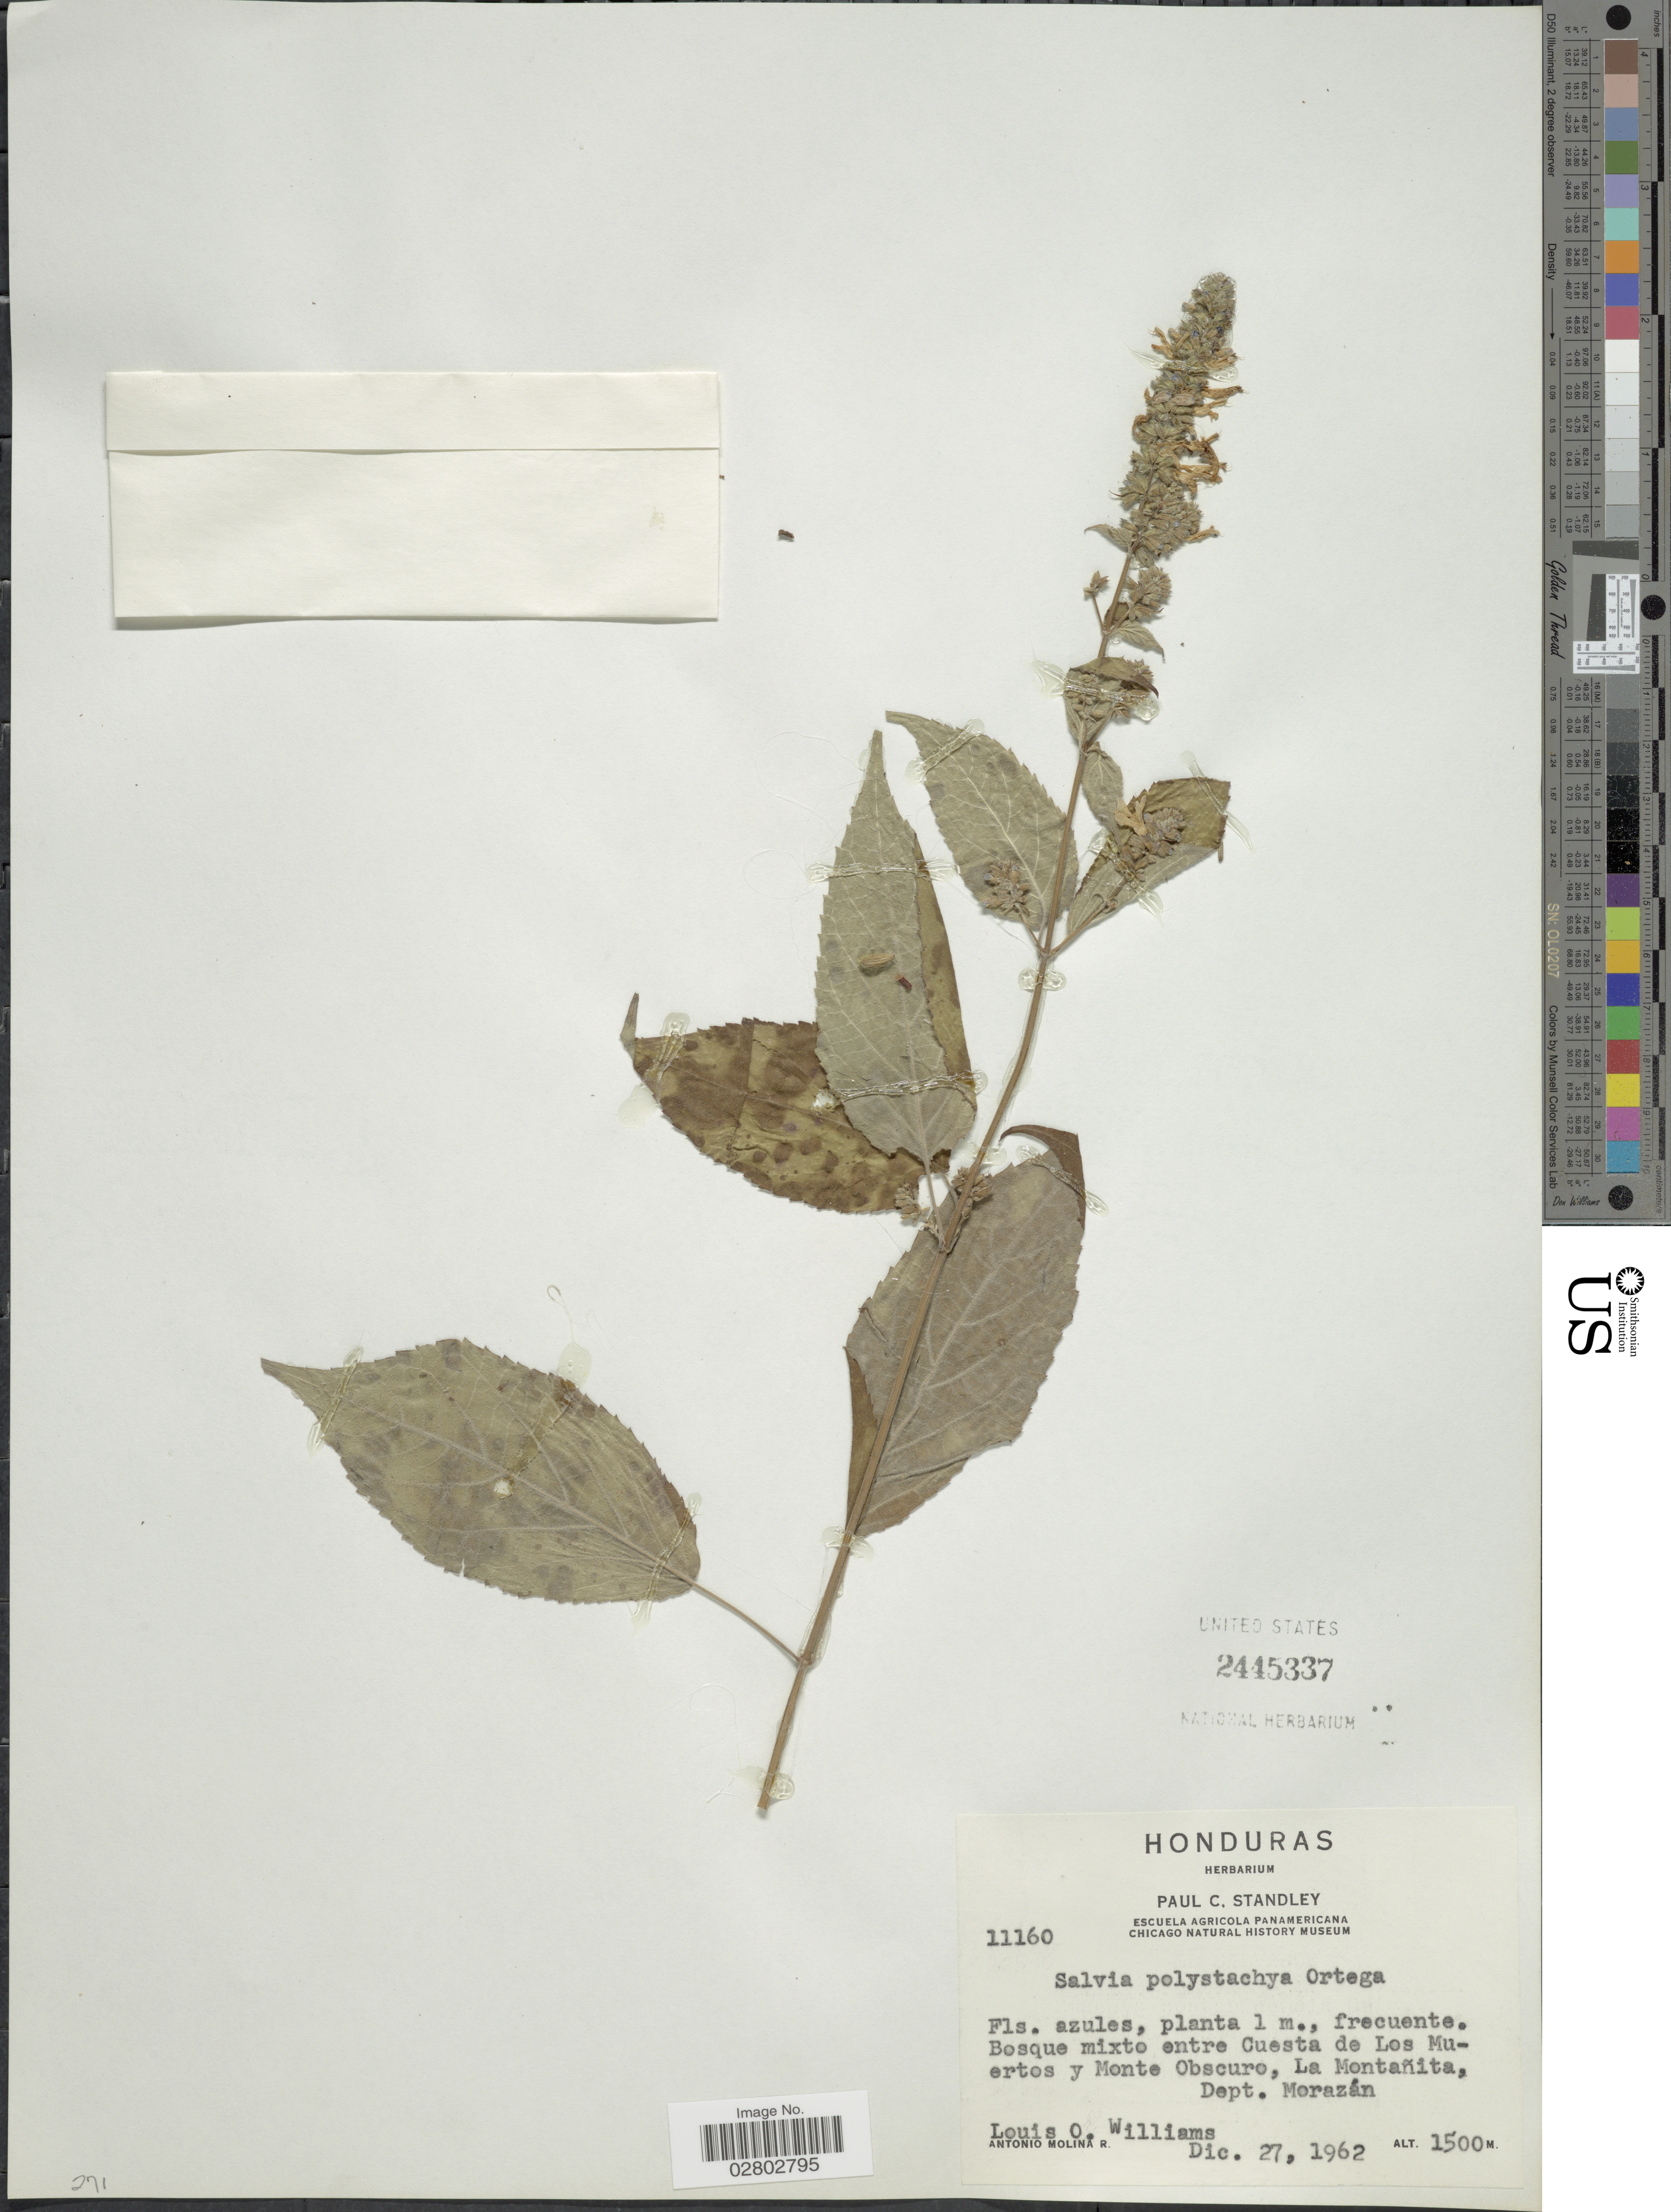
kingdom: Plantae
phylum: Tracheophyta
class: Magnoliopsida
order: Lamiales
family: Lamiaceae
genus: Salvia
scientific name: Salvia polystachya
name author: Cav.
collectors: L. O. Williams & A. Molina R.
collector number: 11160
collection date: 1962-12-27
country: Honduras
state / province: Fco. Morazán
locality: Bosque mixto entre Cuesta de Los Muertos y Monte Obscuro, La Montañita, Dept. Morazán.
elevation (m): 1500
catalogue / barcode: US 2445337